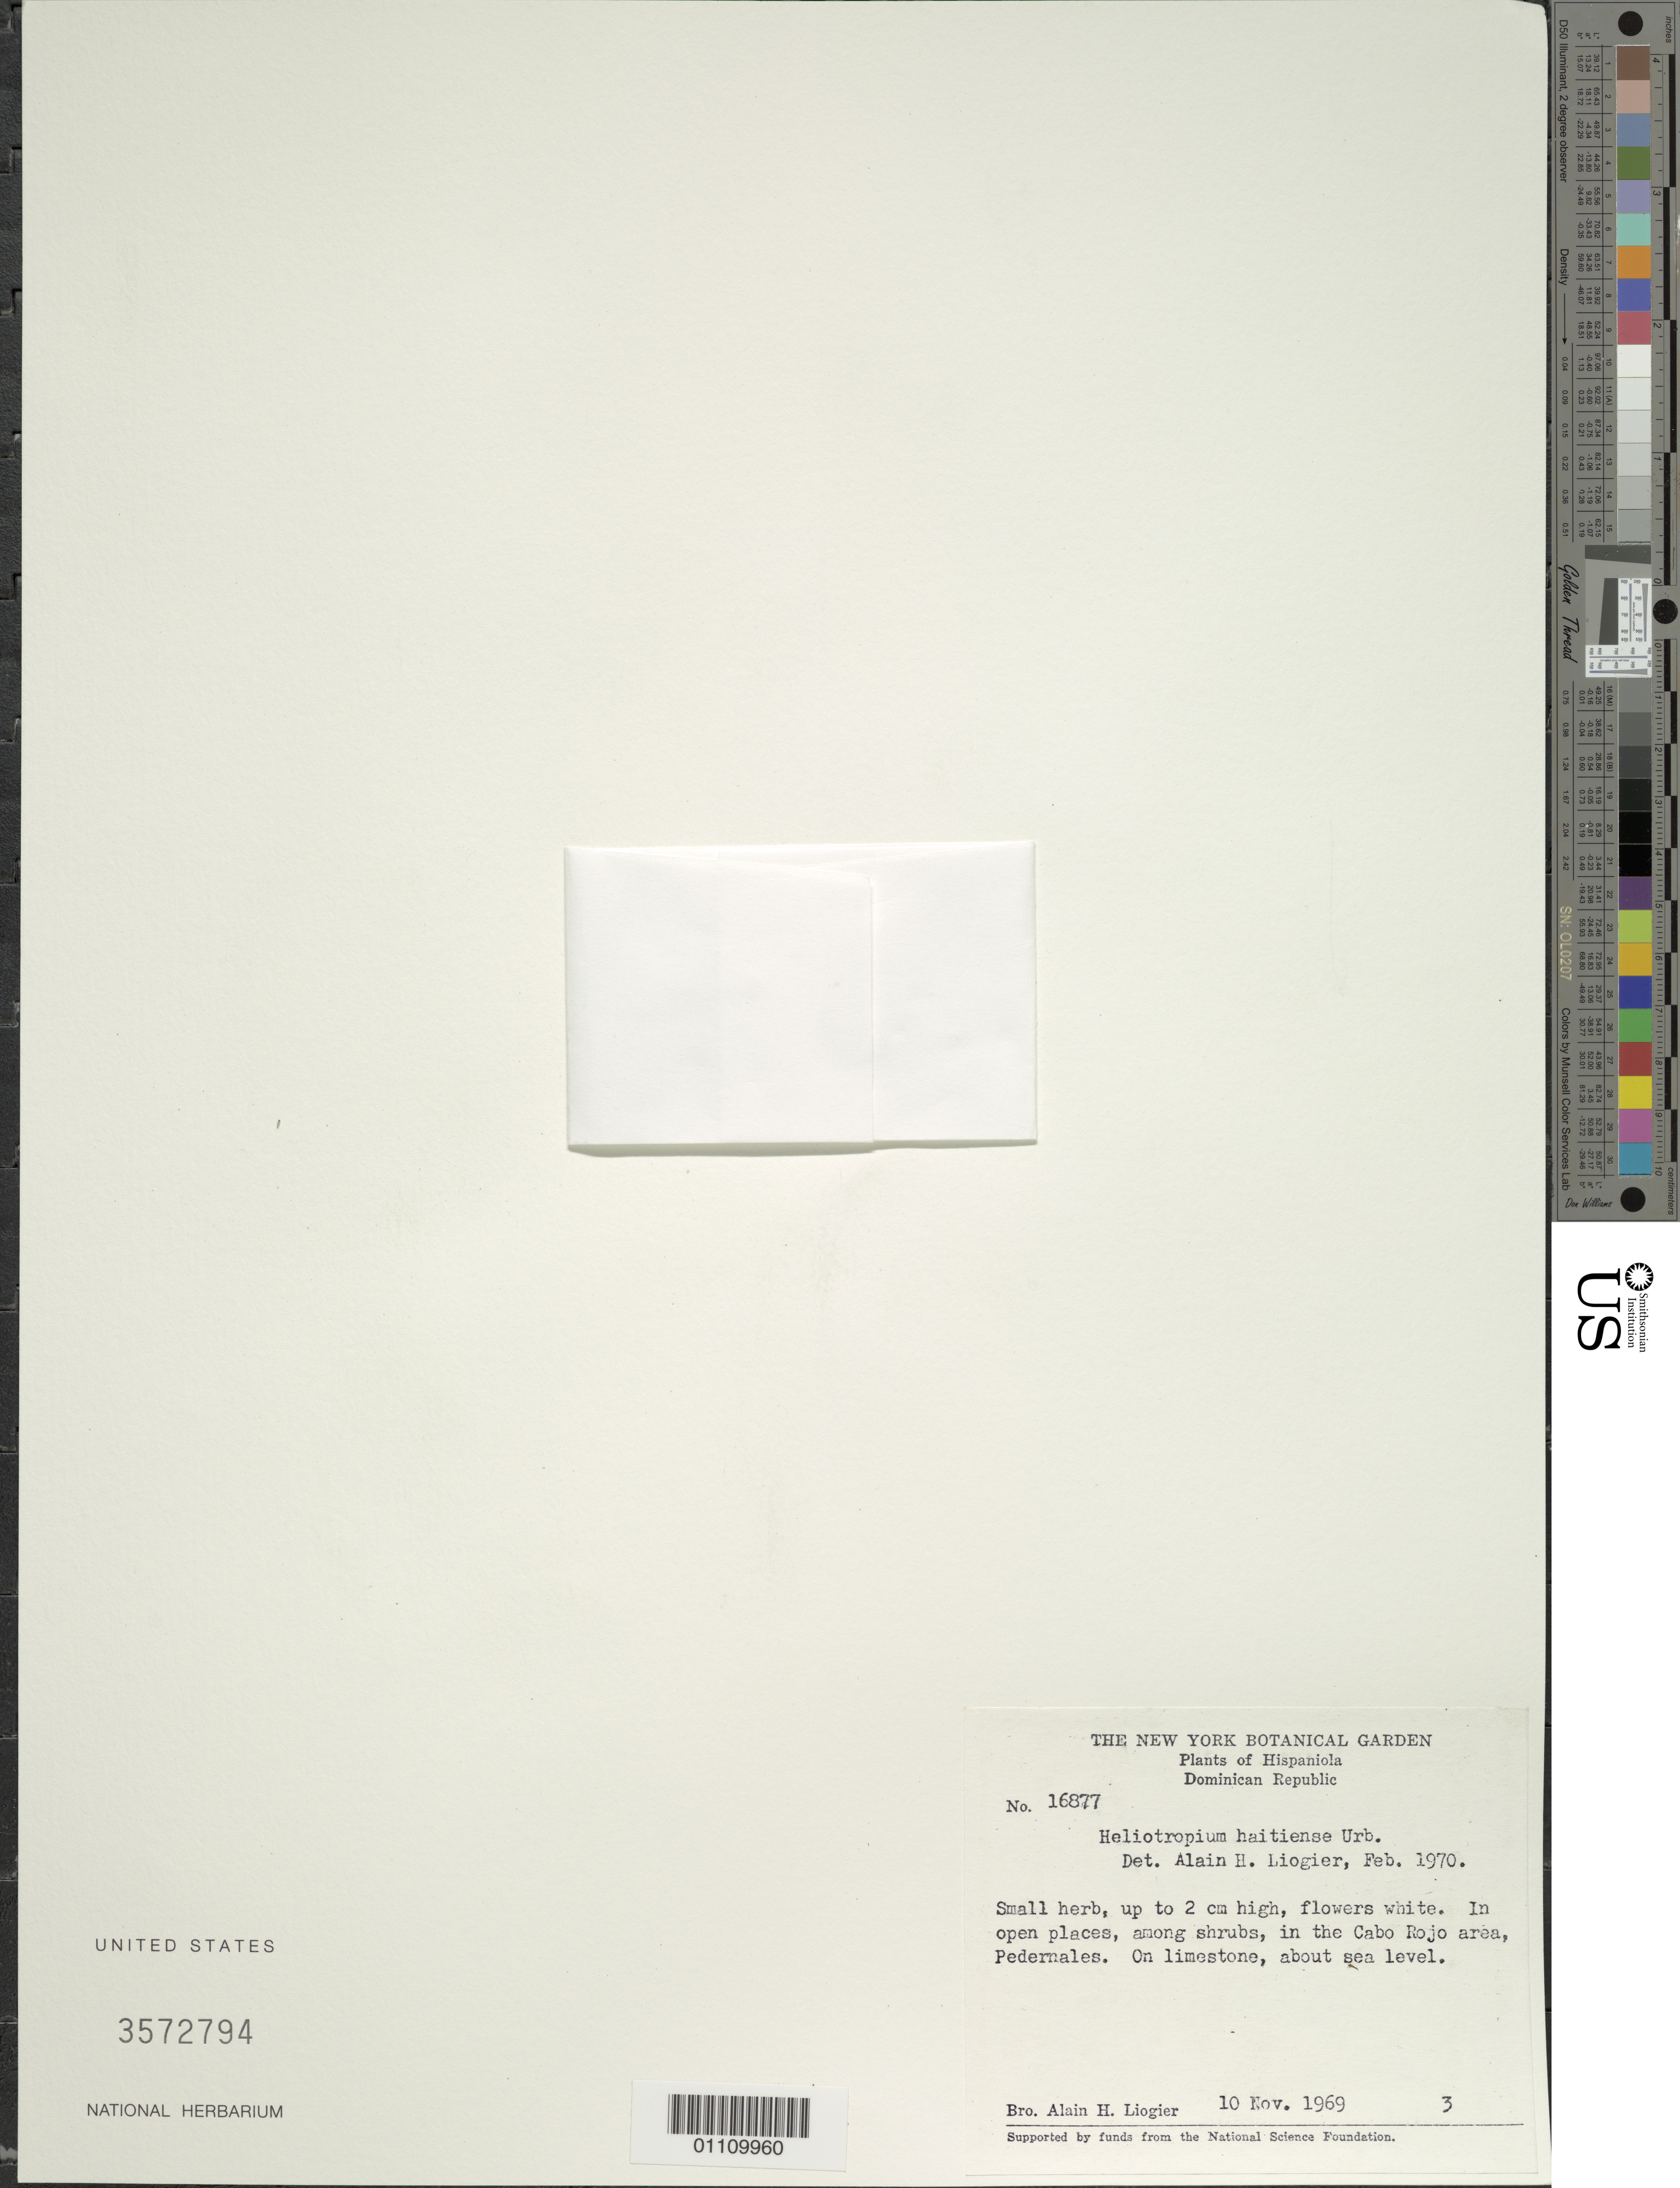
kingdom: Plantae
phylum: Tracheophyta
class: Magnoliopsida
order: Boraginales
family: Heliotropiaceae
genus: Heliotropium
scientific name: Heliotropium haitiense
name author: Urb.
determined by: Liogier, Alain H.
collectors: A. H. Liogier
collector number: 16877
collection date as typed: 10 Nov 1969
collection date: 1969-11-10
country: Dominican Republic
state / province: Pedernales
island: Hispaniola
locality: Cabo Rojo area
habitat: On limestone; in open places among shrubs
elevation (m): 0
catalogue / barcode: US 3572794